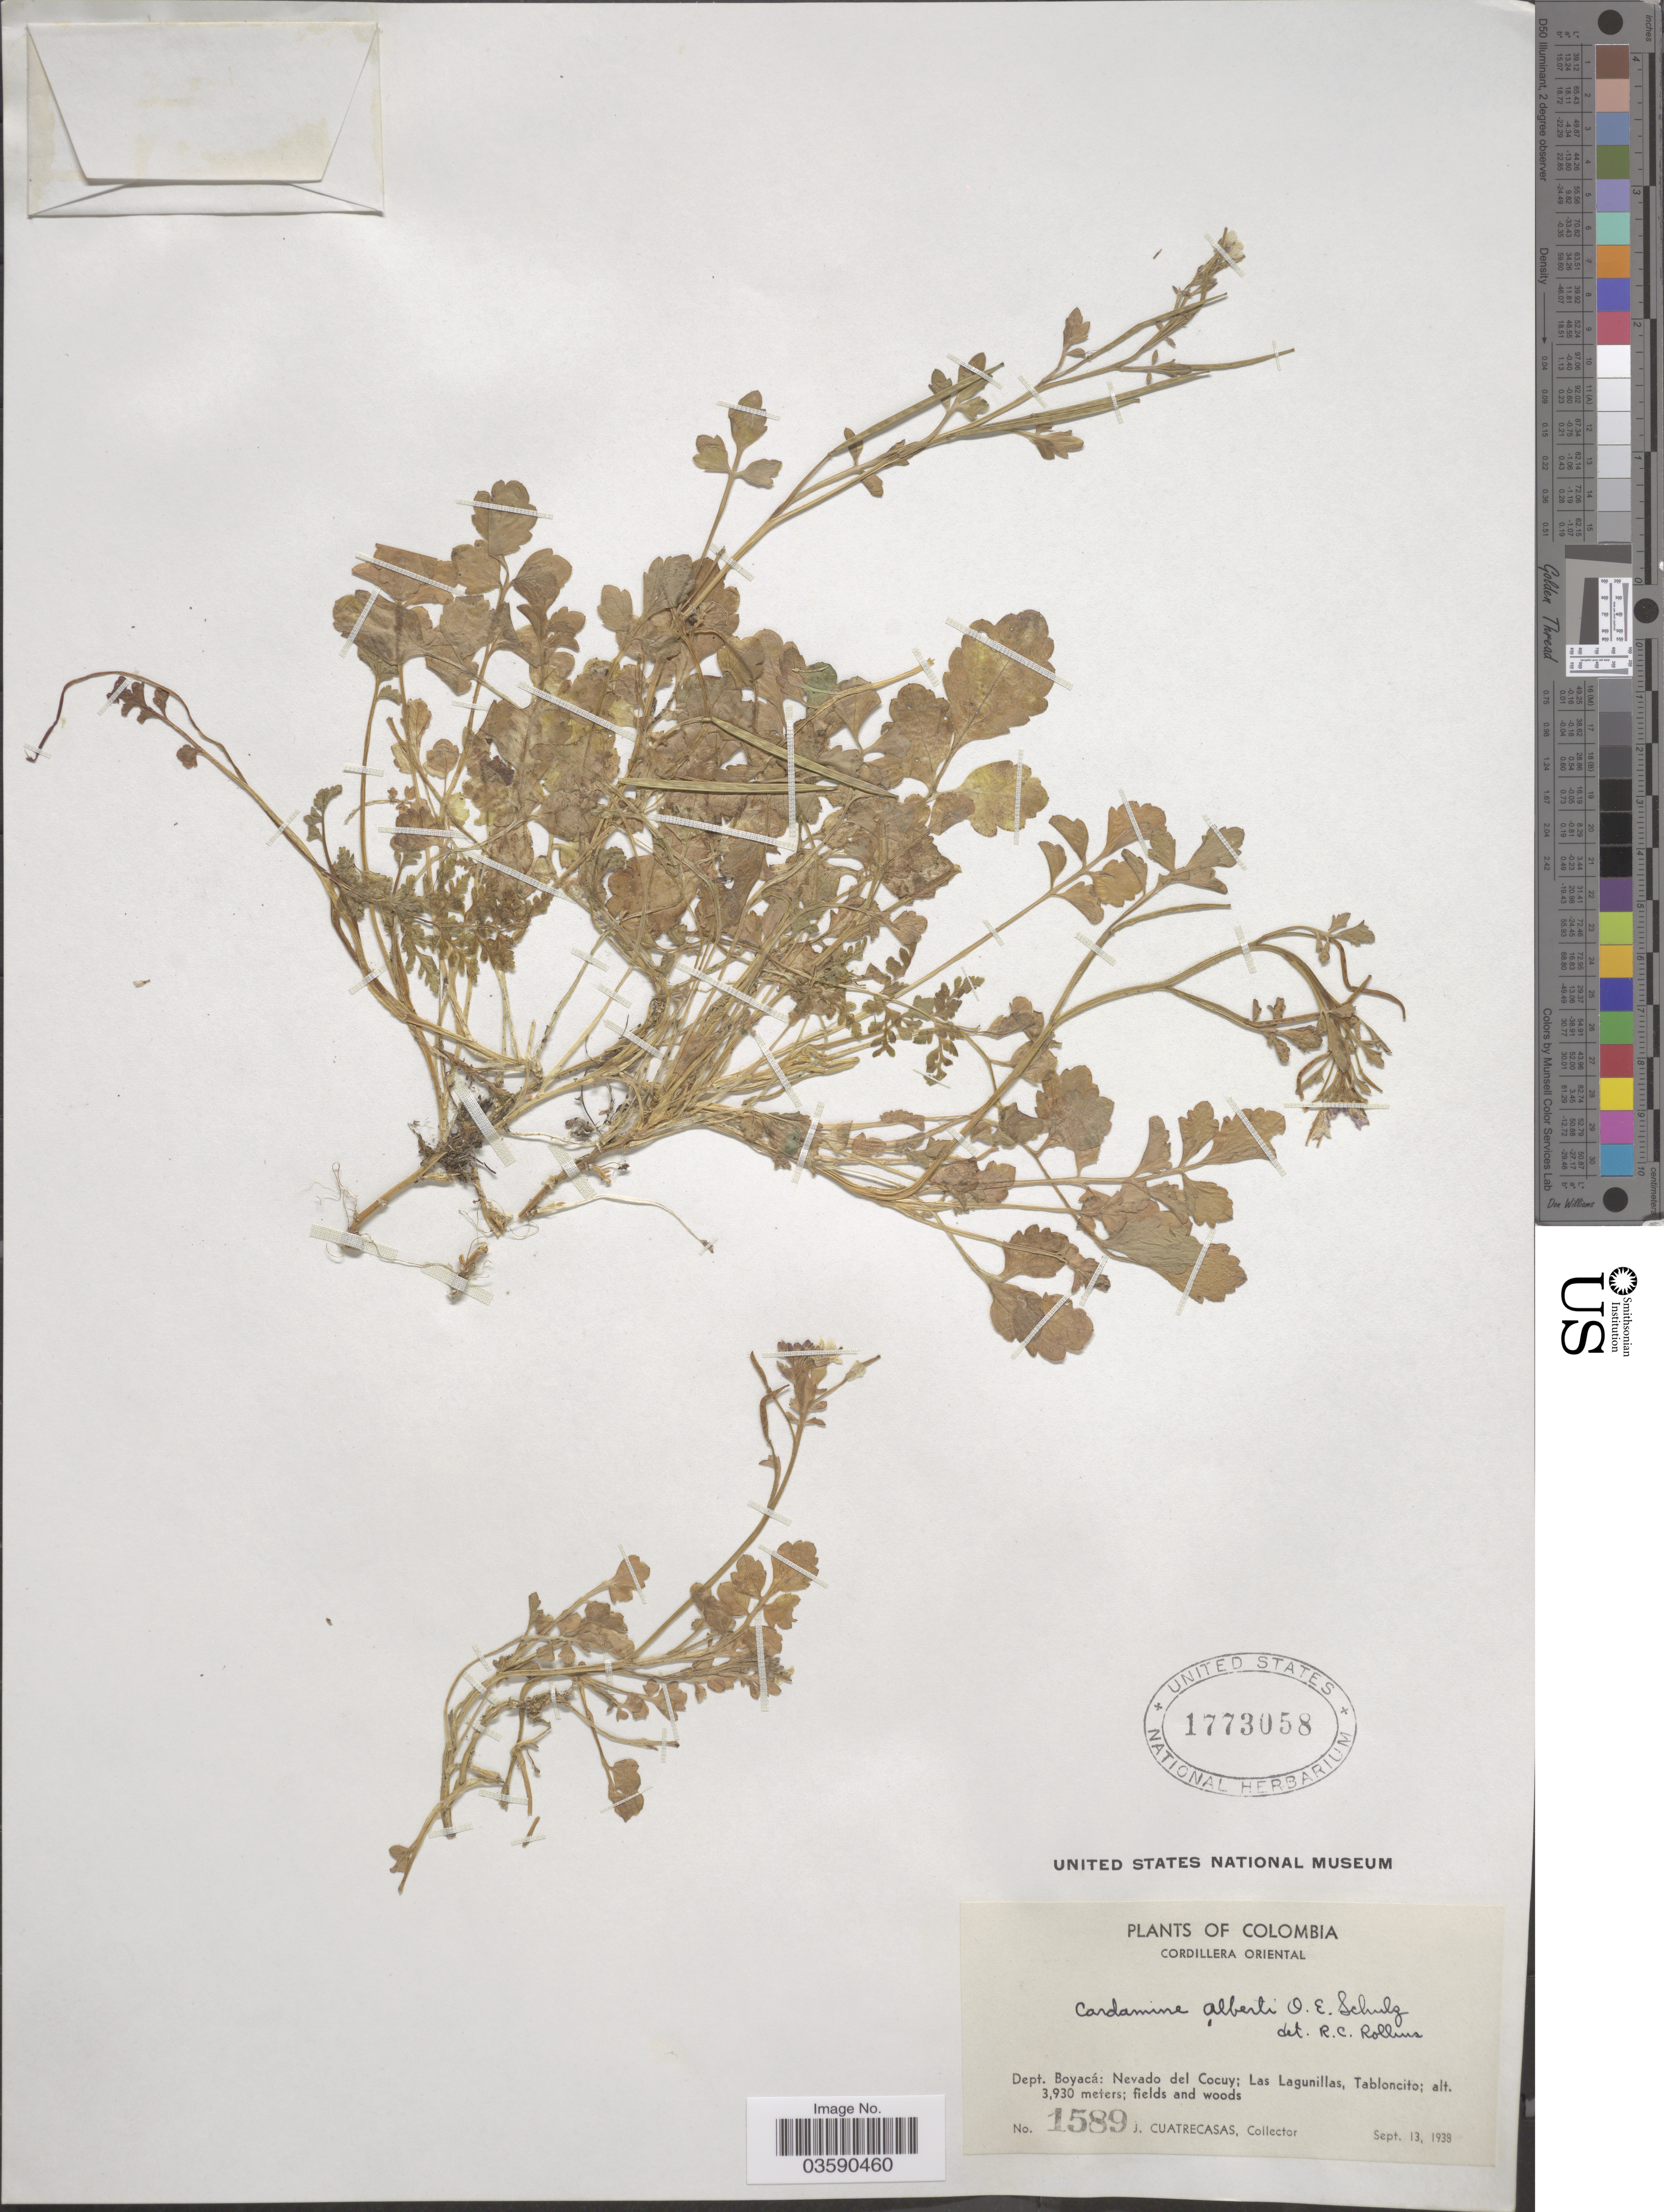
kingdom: Plantae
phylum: Tracheophyta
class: Magnoliopsida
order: Brassicales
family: Brassicaceae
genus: Cardamine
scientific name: Cardamine alberti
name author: O.E. Schulz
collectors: J. Cuatrecasas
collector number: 1589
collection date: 1938-09-13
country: Colombia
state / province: Boyacá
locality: Cordillera Oriental. Dept. Boyacá: Nevado del Cocuy; Las Lagunillas, Tabloncito.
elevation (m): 3930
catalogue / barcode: US 1773058